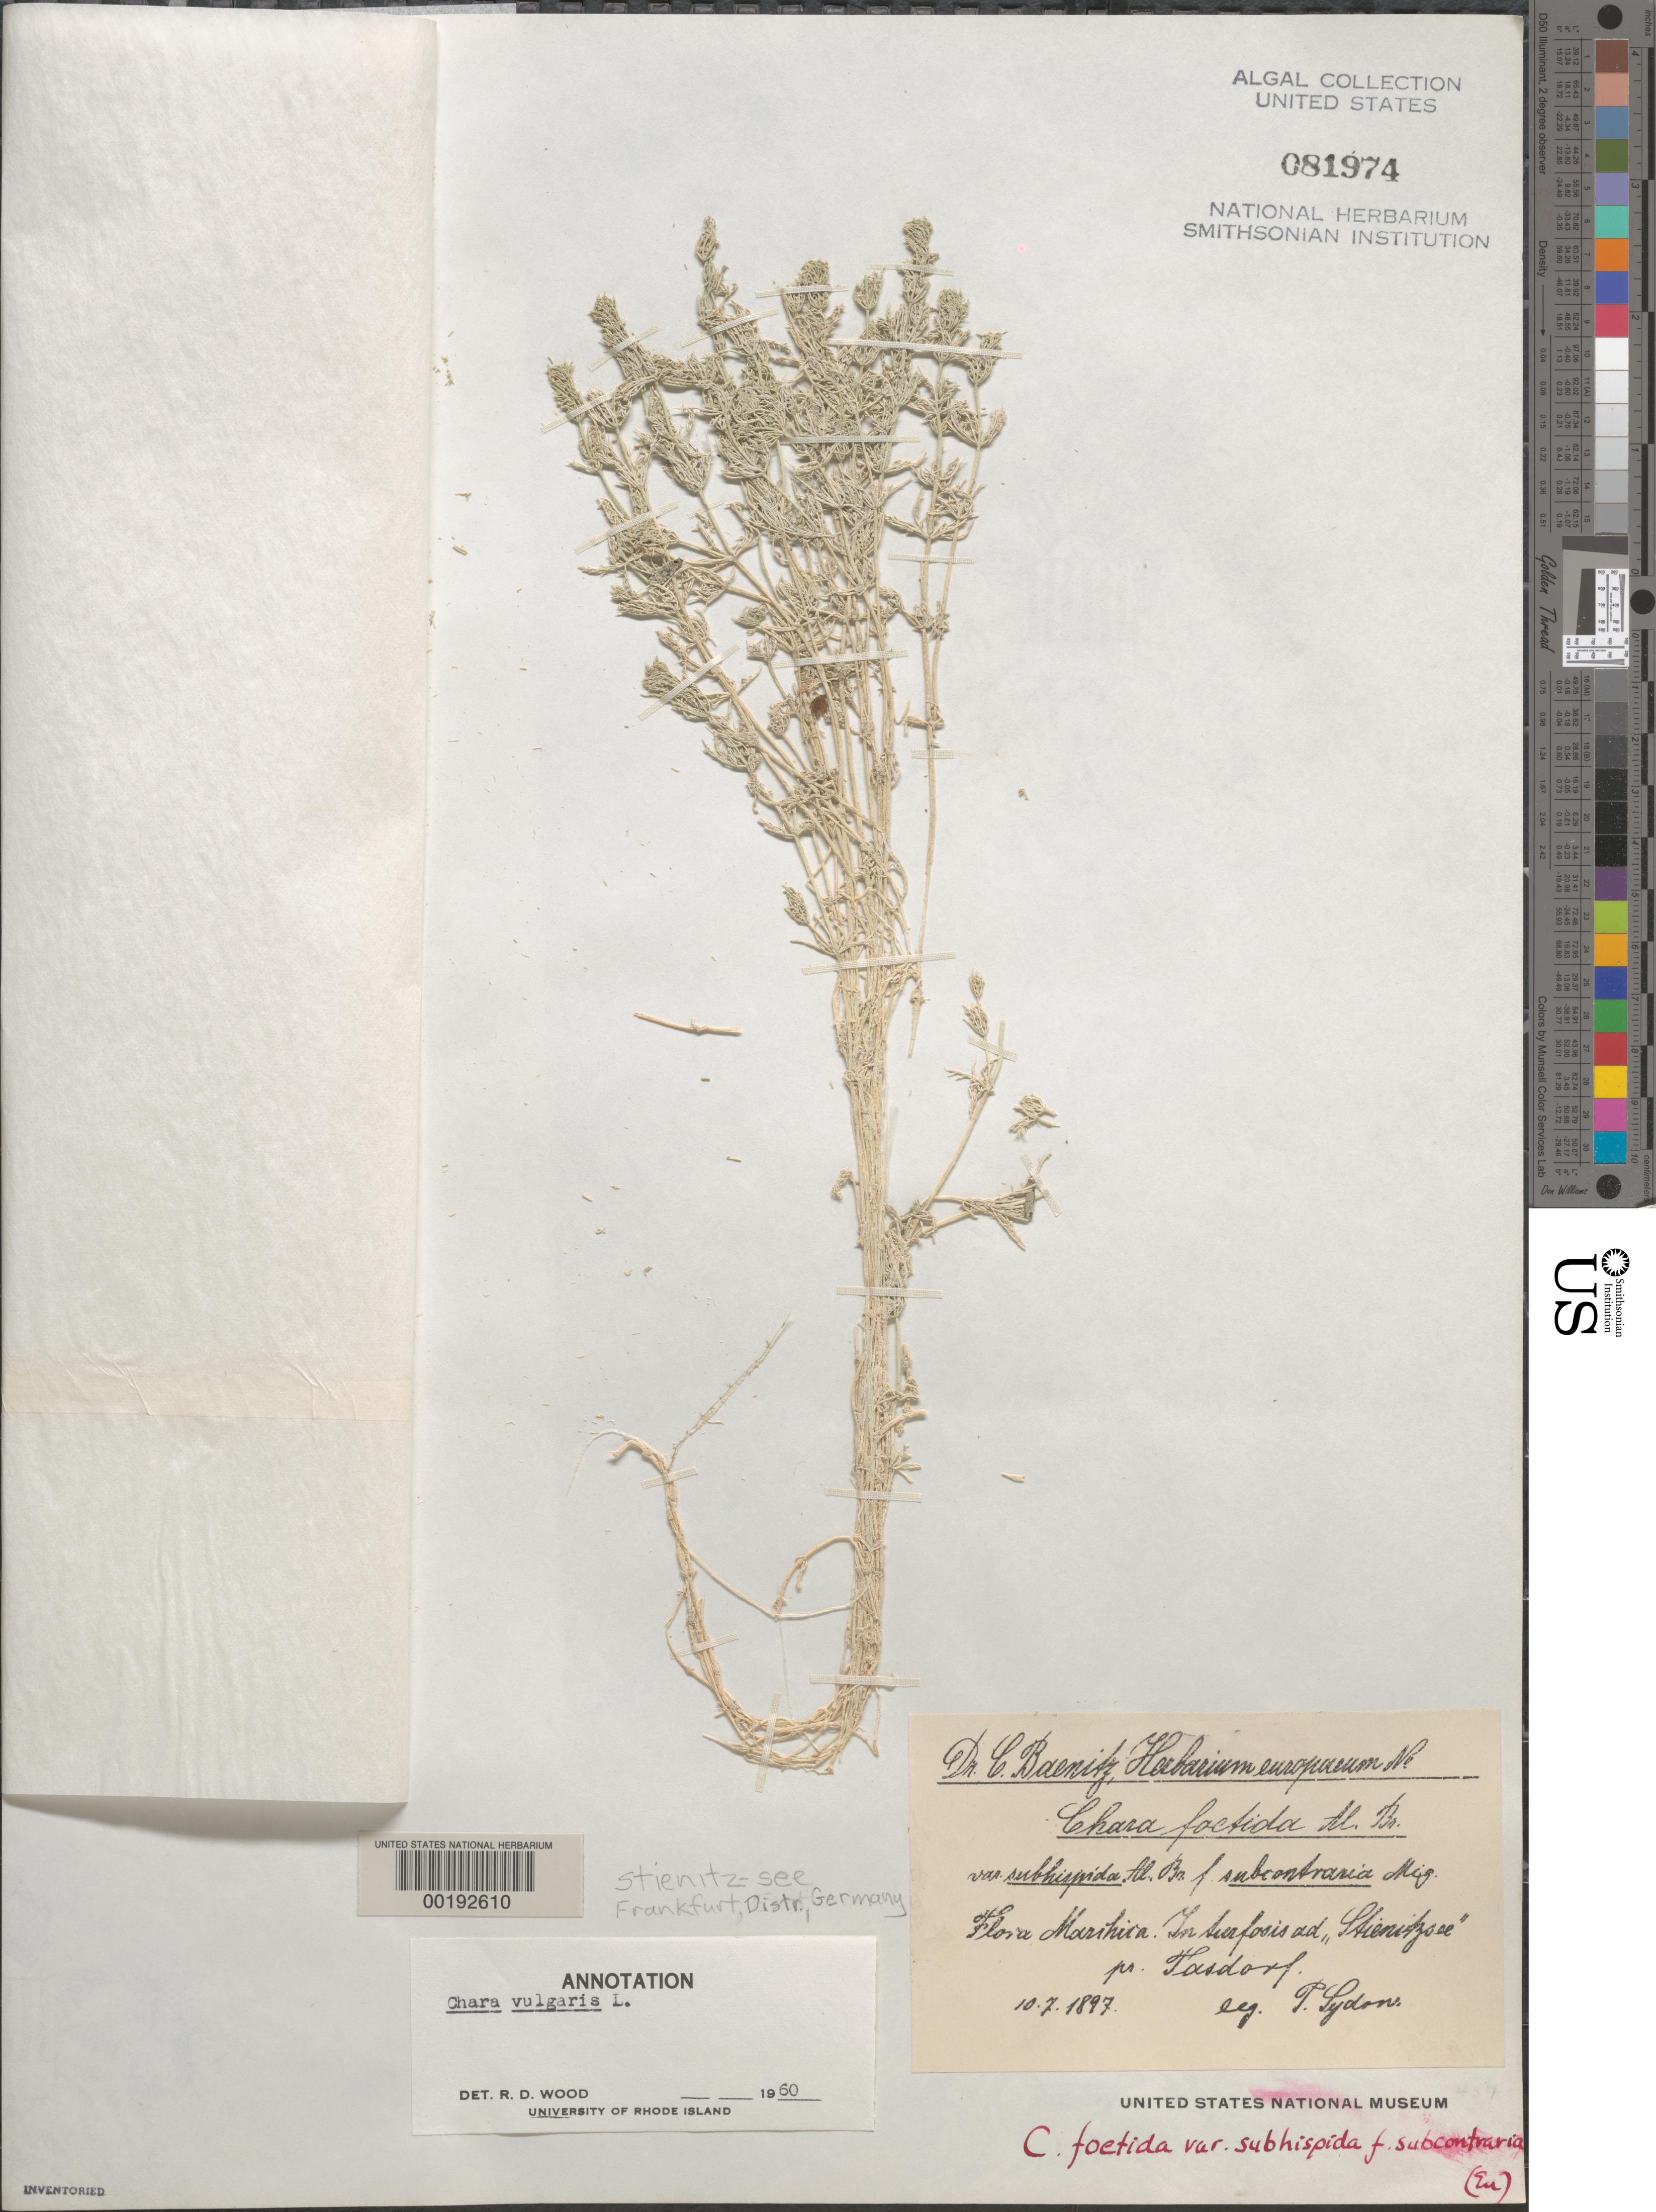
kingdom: Plantae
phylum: Charophyta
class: Charophyceae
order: Charales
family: Characeae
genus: Chara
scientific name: Chara vulgaris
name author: L.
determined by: Wood, R. D.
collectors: P. Sydow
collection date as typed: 10 Jul 1897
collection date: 1897-07-10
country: Germany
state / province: Brandenburg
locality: Stienitzsee, near Tassdorf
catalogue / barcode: US 81974